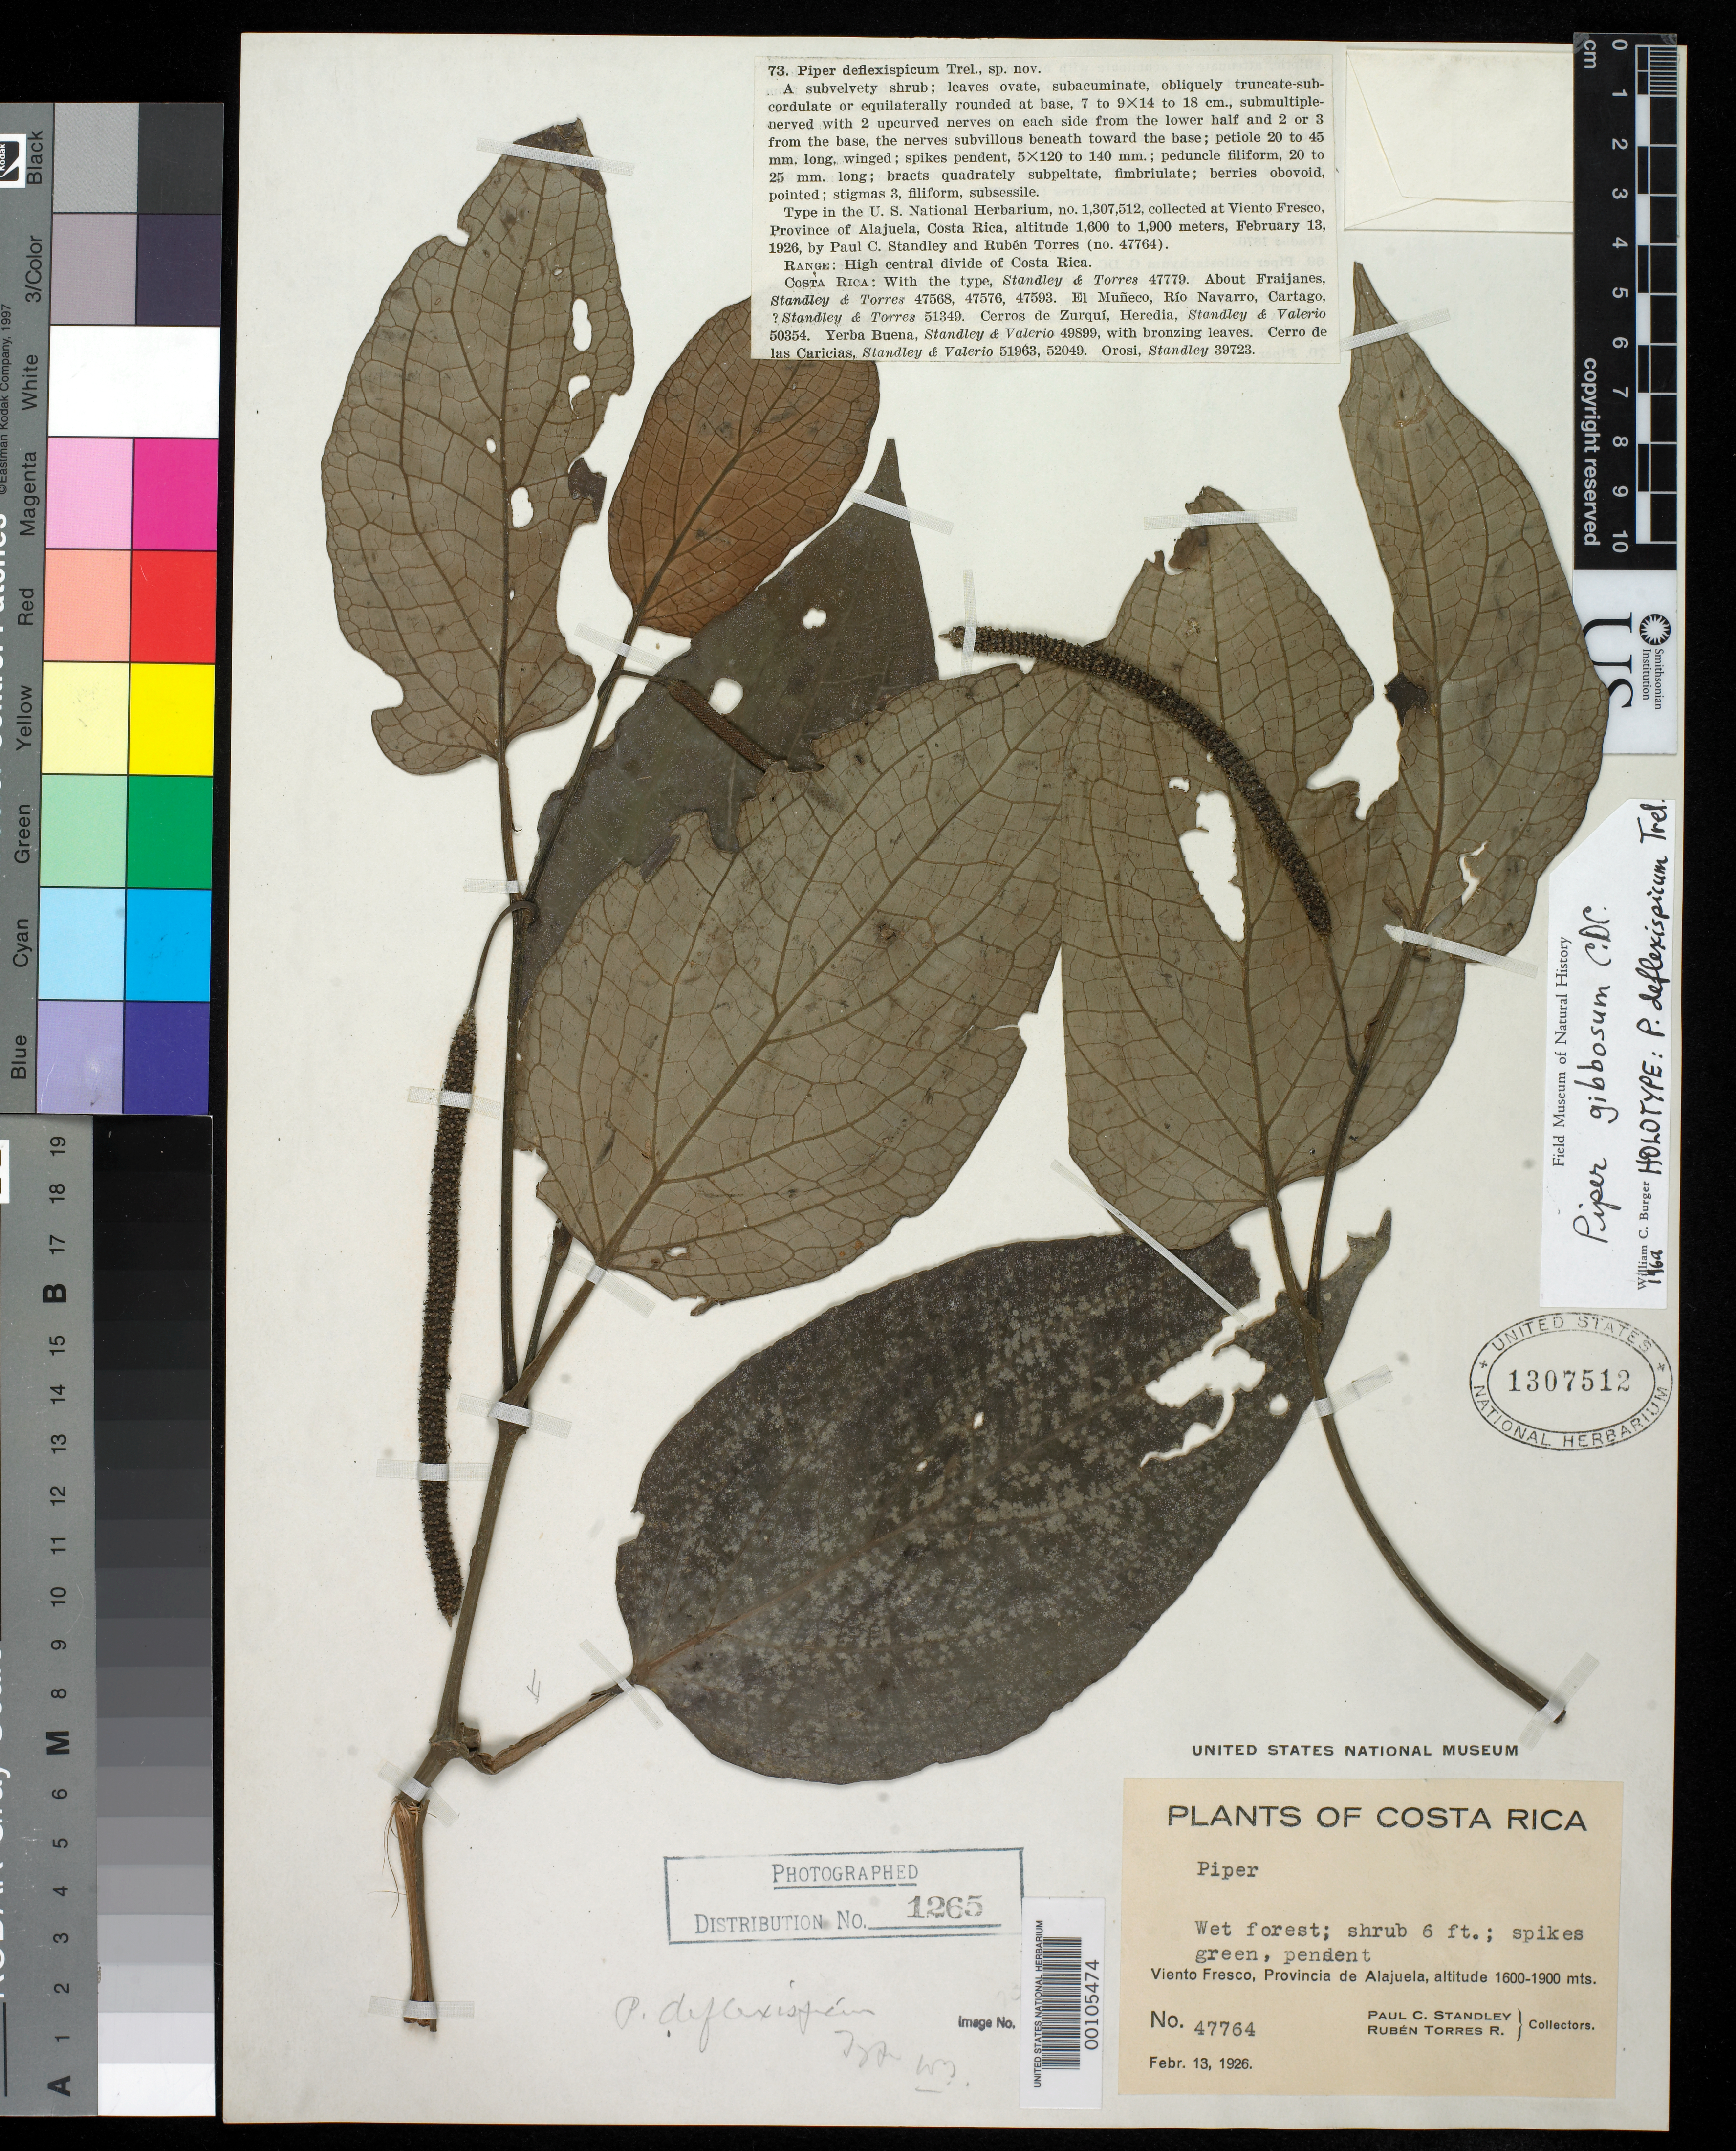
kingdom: Plantae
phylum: Tracheophyta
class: Magnoliopsida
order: Piperales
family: Piperaceae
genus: Piper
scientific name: Piper deflexispicum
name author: Trel.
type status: Holotype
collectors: P. C. Standley & R. Torres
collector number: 47764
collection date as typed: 13 Feb 1926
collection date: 1926-02-13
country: Costa Rica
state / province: Alajuela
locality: Viento Fresco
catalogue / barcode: US 1307512